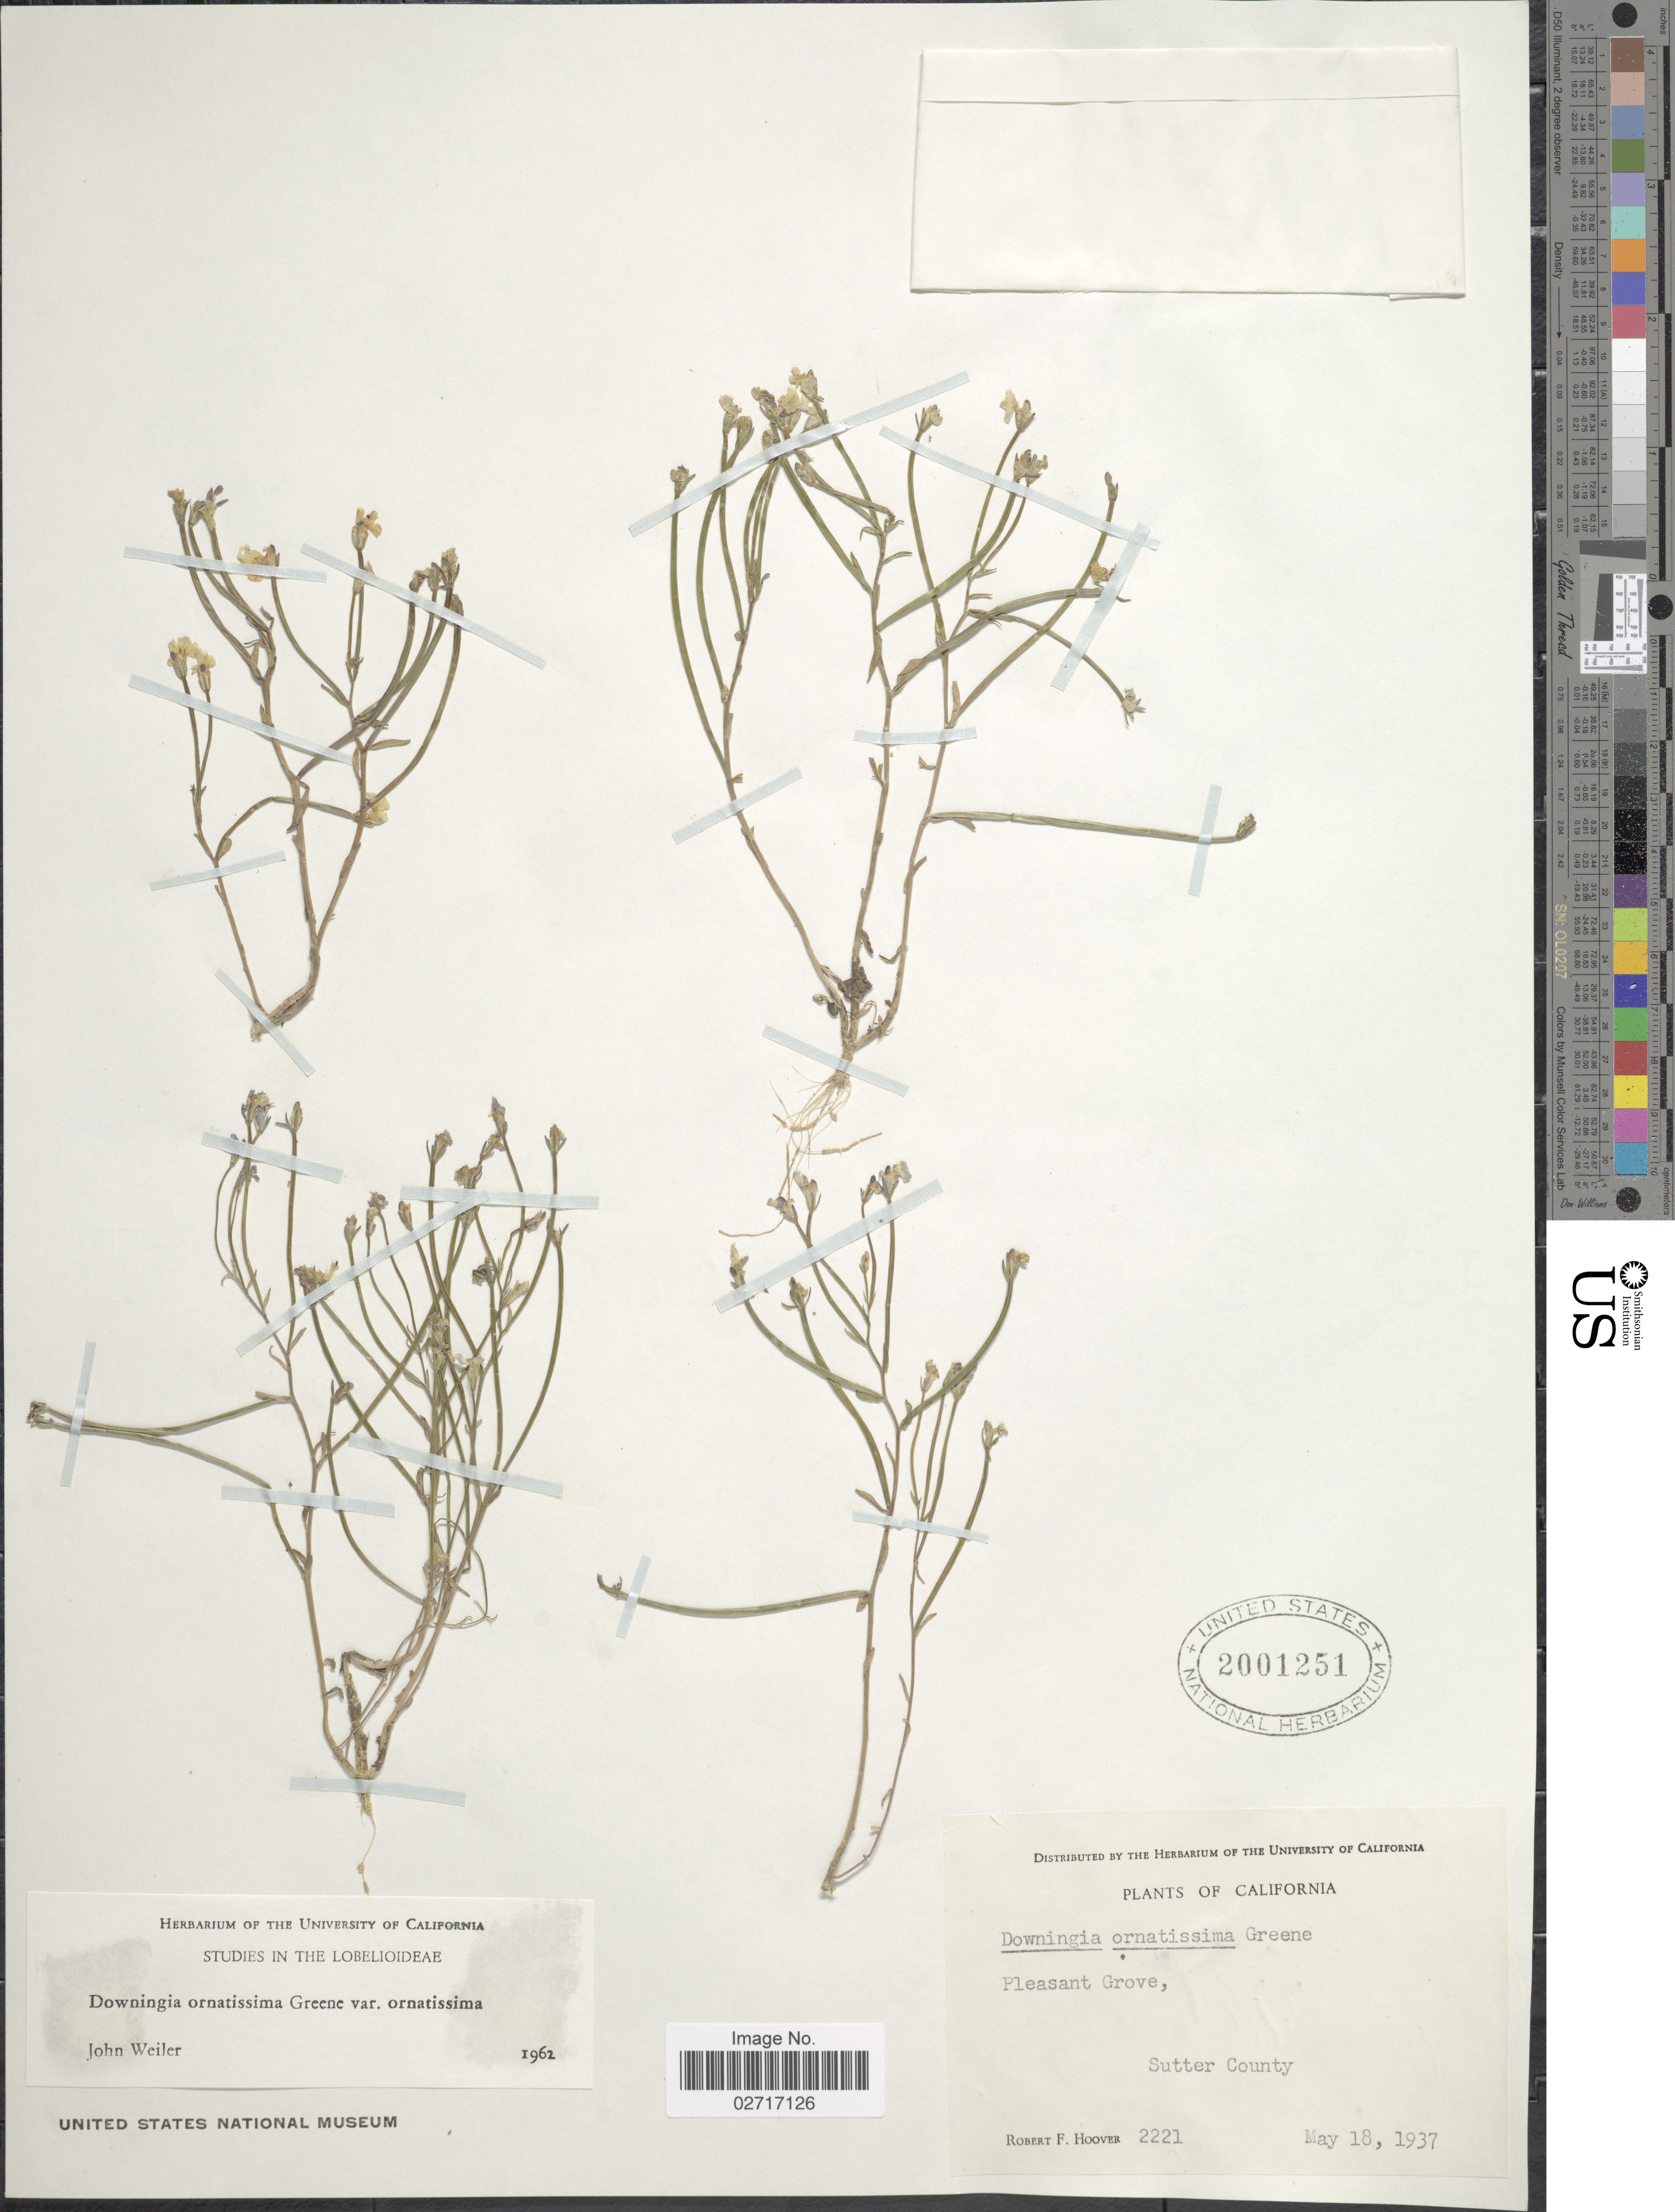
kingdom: Plantae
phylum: Tracheophyta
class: Magnoliopsida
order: Asterales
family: Campanulaceae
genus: Downingia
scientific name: Downingia ornatissima var. ornatissima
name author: Greene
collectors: R. F. Hoover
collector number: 2221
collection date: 1937-05-18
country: United States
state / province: California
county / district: Sutter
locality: Pleasant Grove, Sutter County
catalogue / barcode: US 2001251